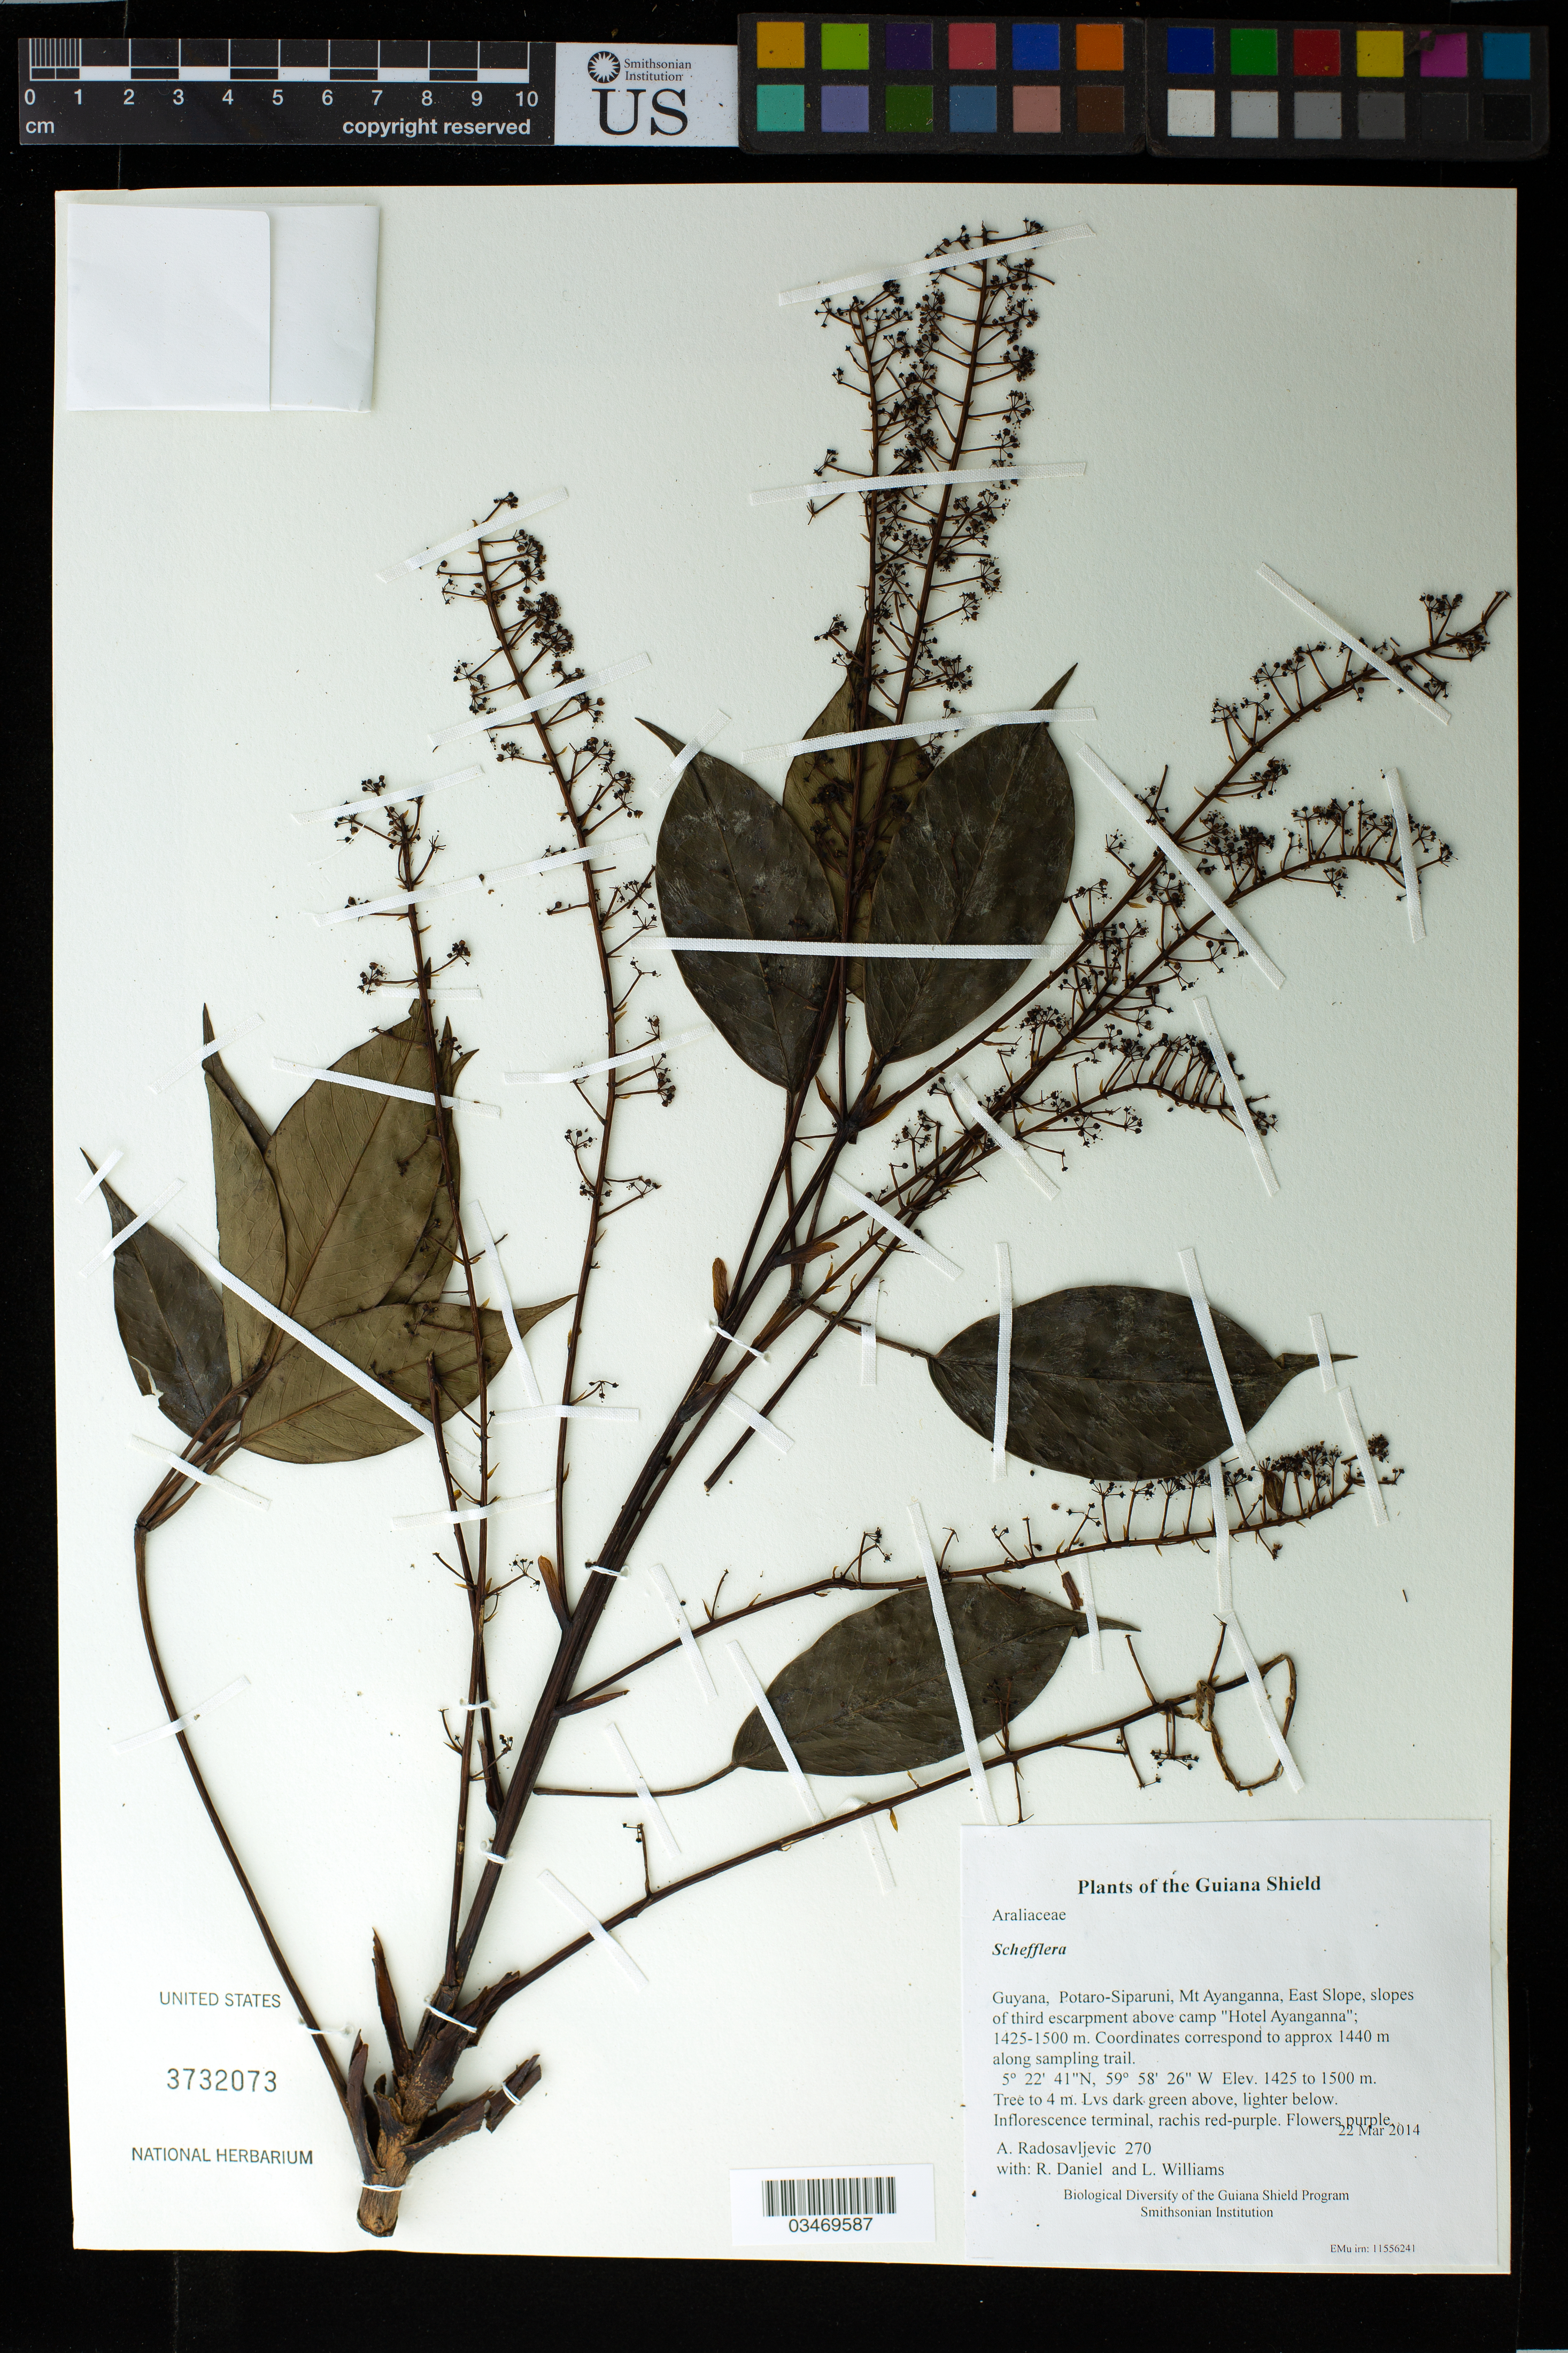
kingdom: Plantae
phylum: Tracheophyta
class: Magnoliopsida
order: Apiales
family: Araliaceae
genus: Schefflera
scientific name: Schefflera sp.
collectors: A. Radosavljevic, R. Daniel & L. Williams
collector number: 270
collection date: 2014-03-22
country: Guyana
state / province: Potaro-Siparuni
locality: Mt Ayanganna, East Slope, slopes of third escarpment above camp "Hotel Ayanganna"; 1425-1500 m. Coordinates correspond to approx 1440 m along sampling trail.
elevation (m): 1425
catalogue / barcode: US 3732073